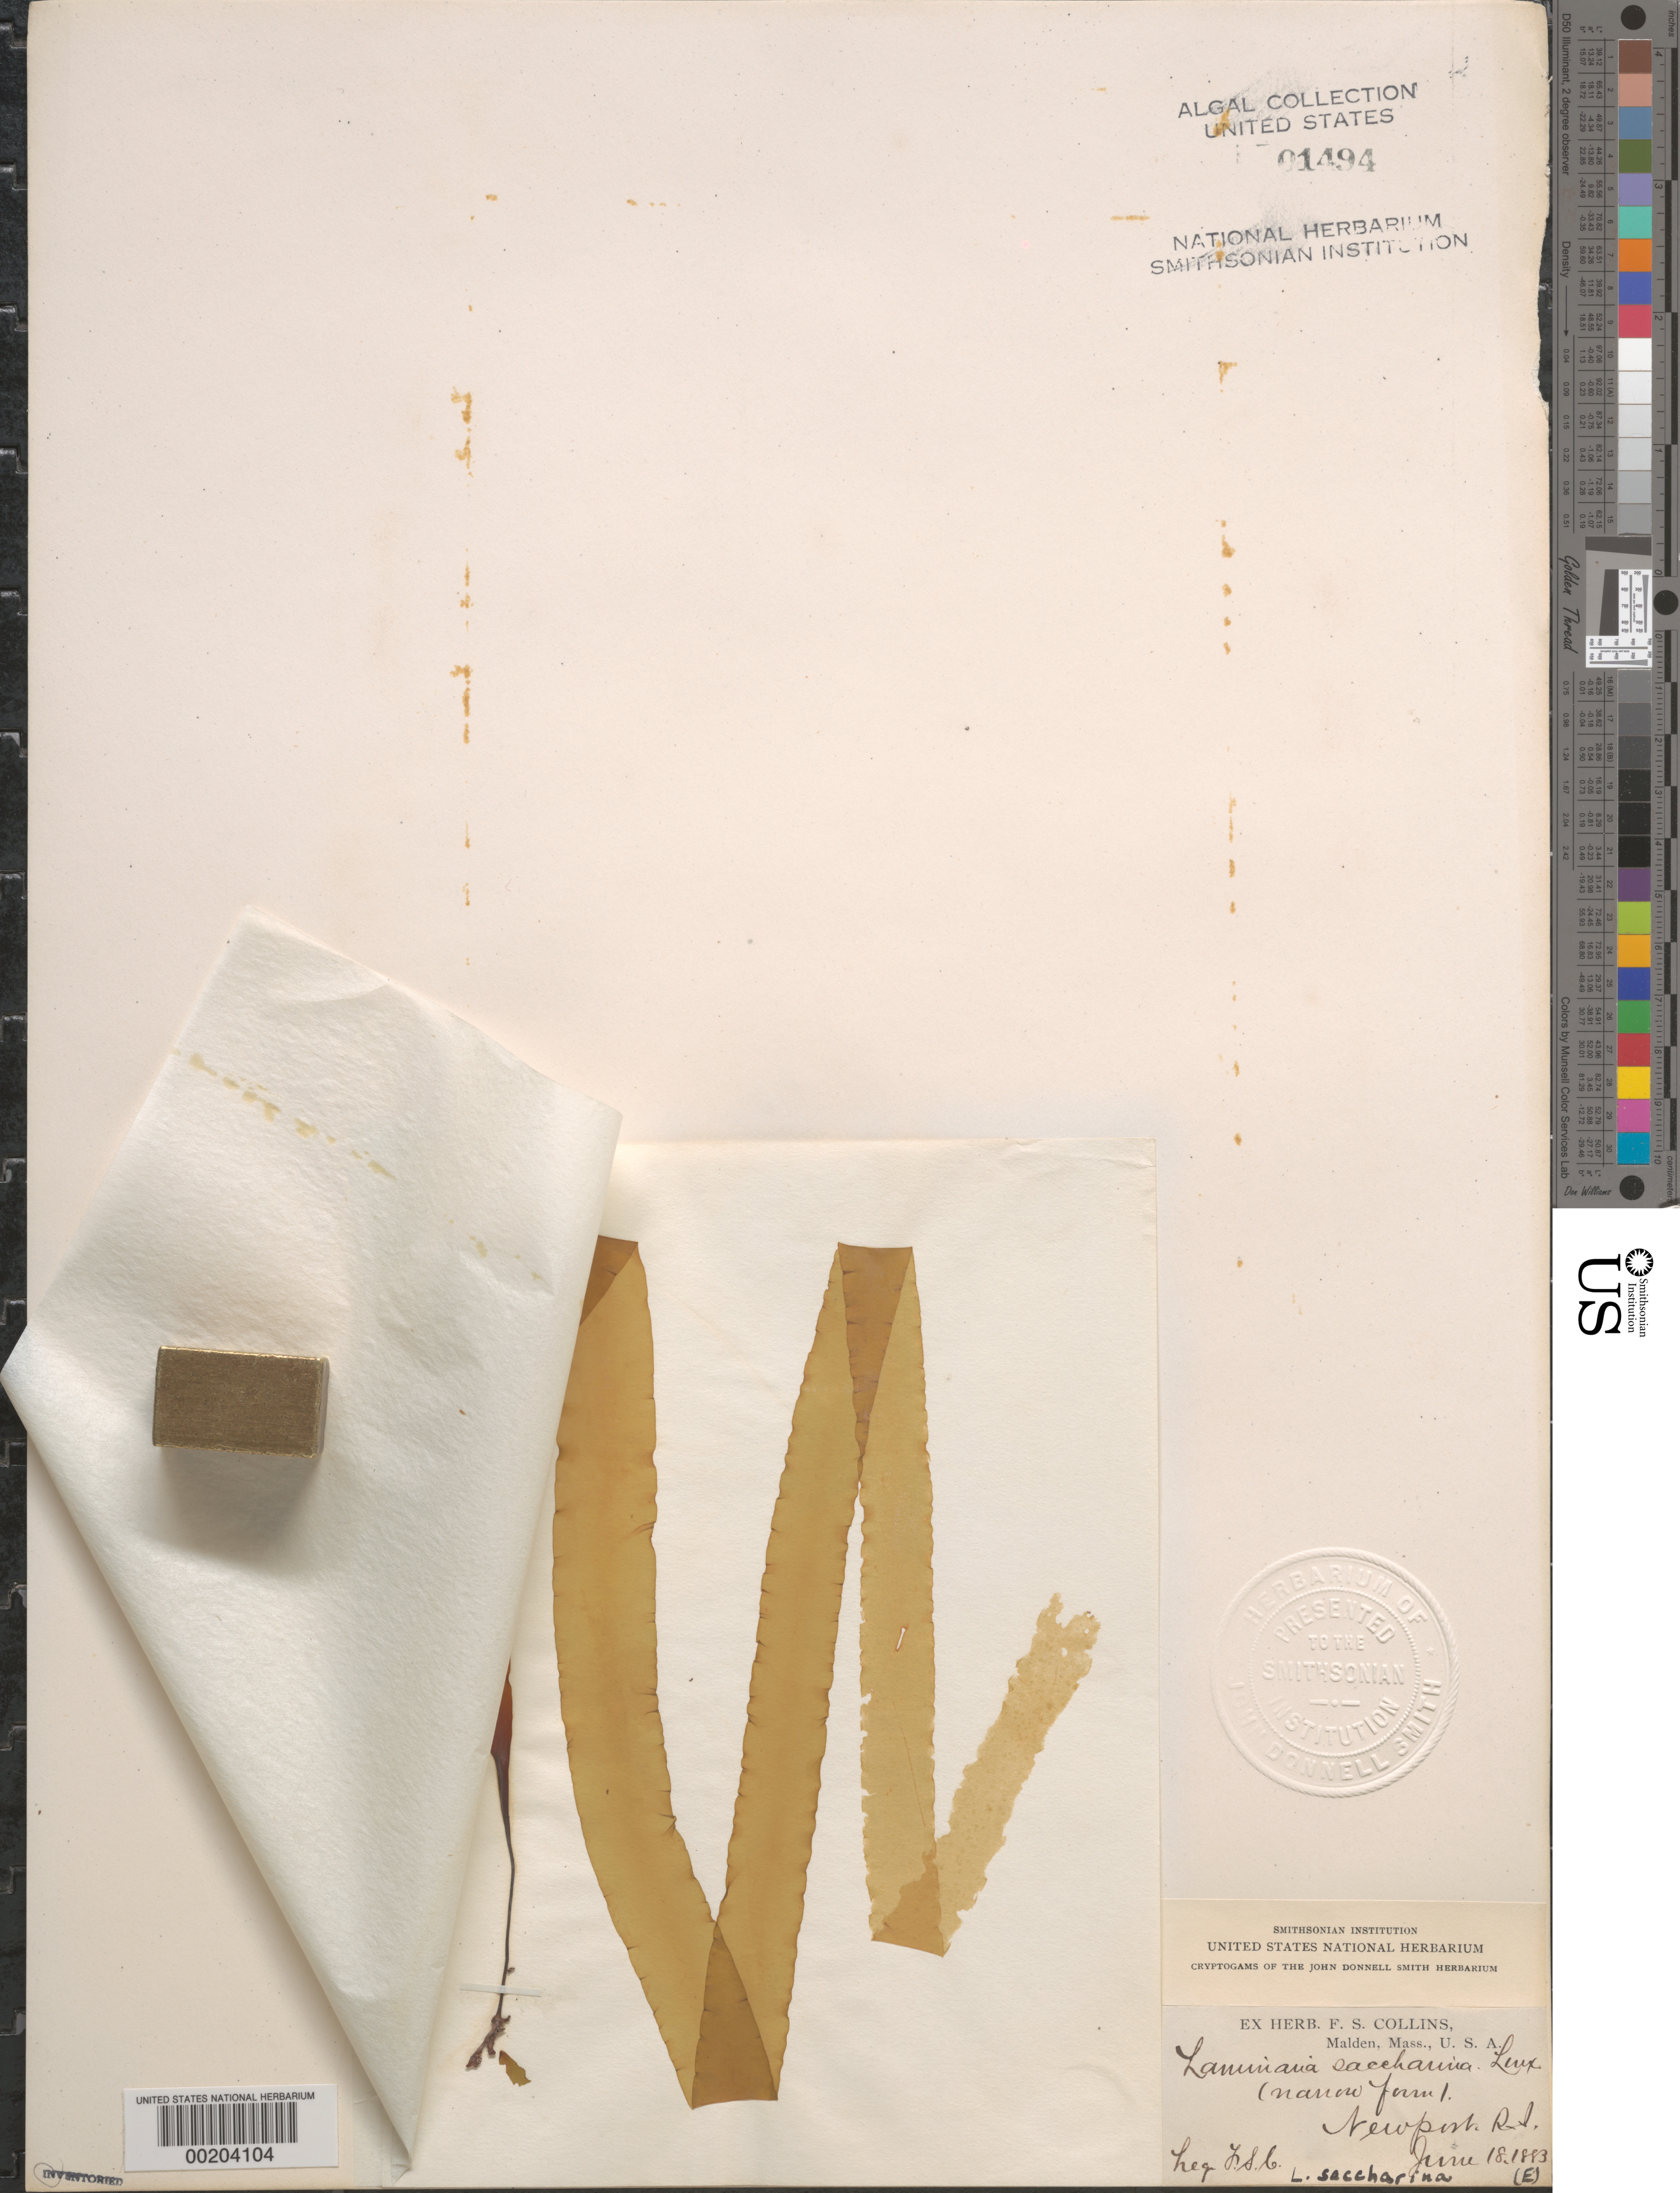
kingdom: Chromista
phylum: Ochrophyta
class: Phaeophyceae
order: Laminariales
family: Laminariaceae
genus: Saccharina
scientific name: Saccharina latissima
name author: C.E. Lane et al.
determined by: Algae name updating Project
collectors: F. Collins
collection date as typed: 18 Jun 1883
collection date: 1883-06-18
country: United States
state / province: Rhode Island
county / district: Newport County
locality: Newport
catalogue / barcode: US 1494